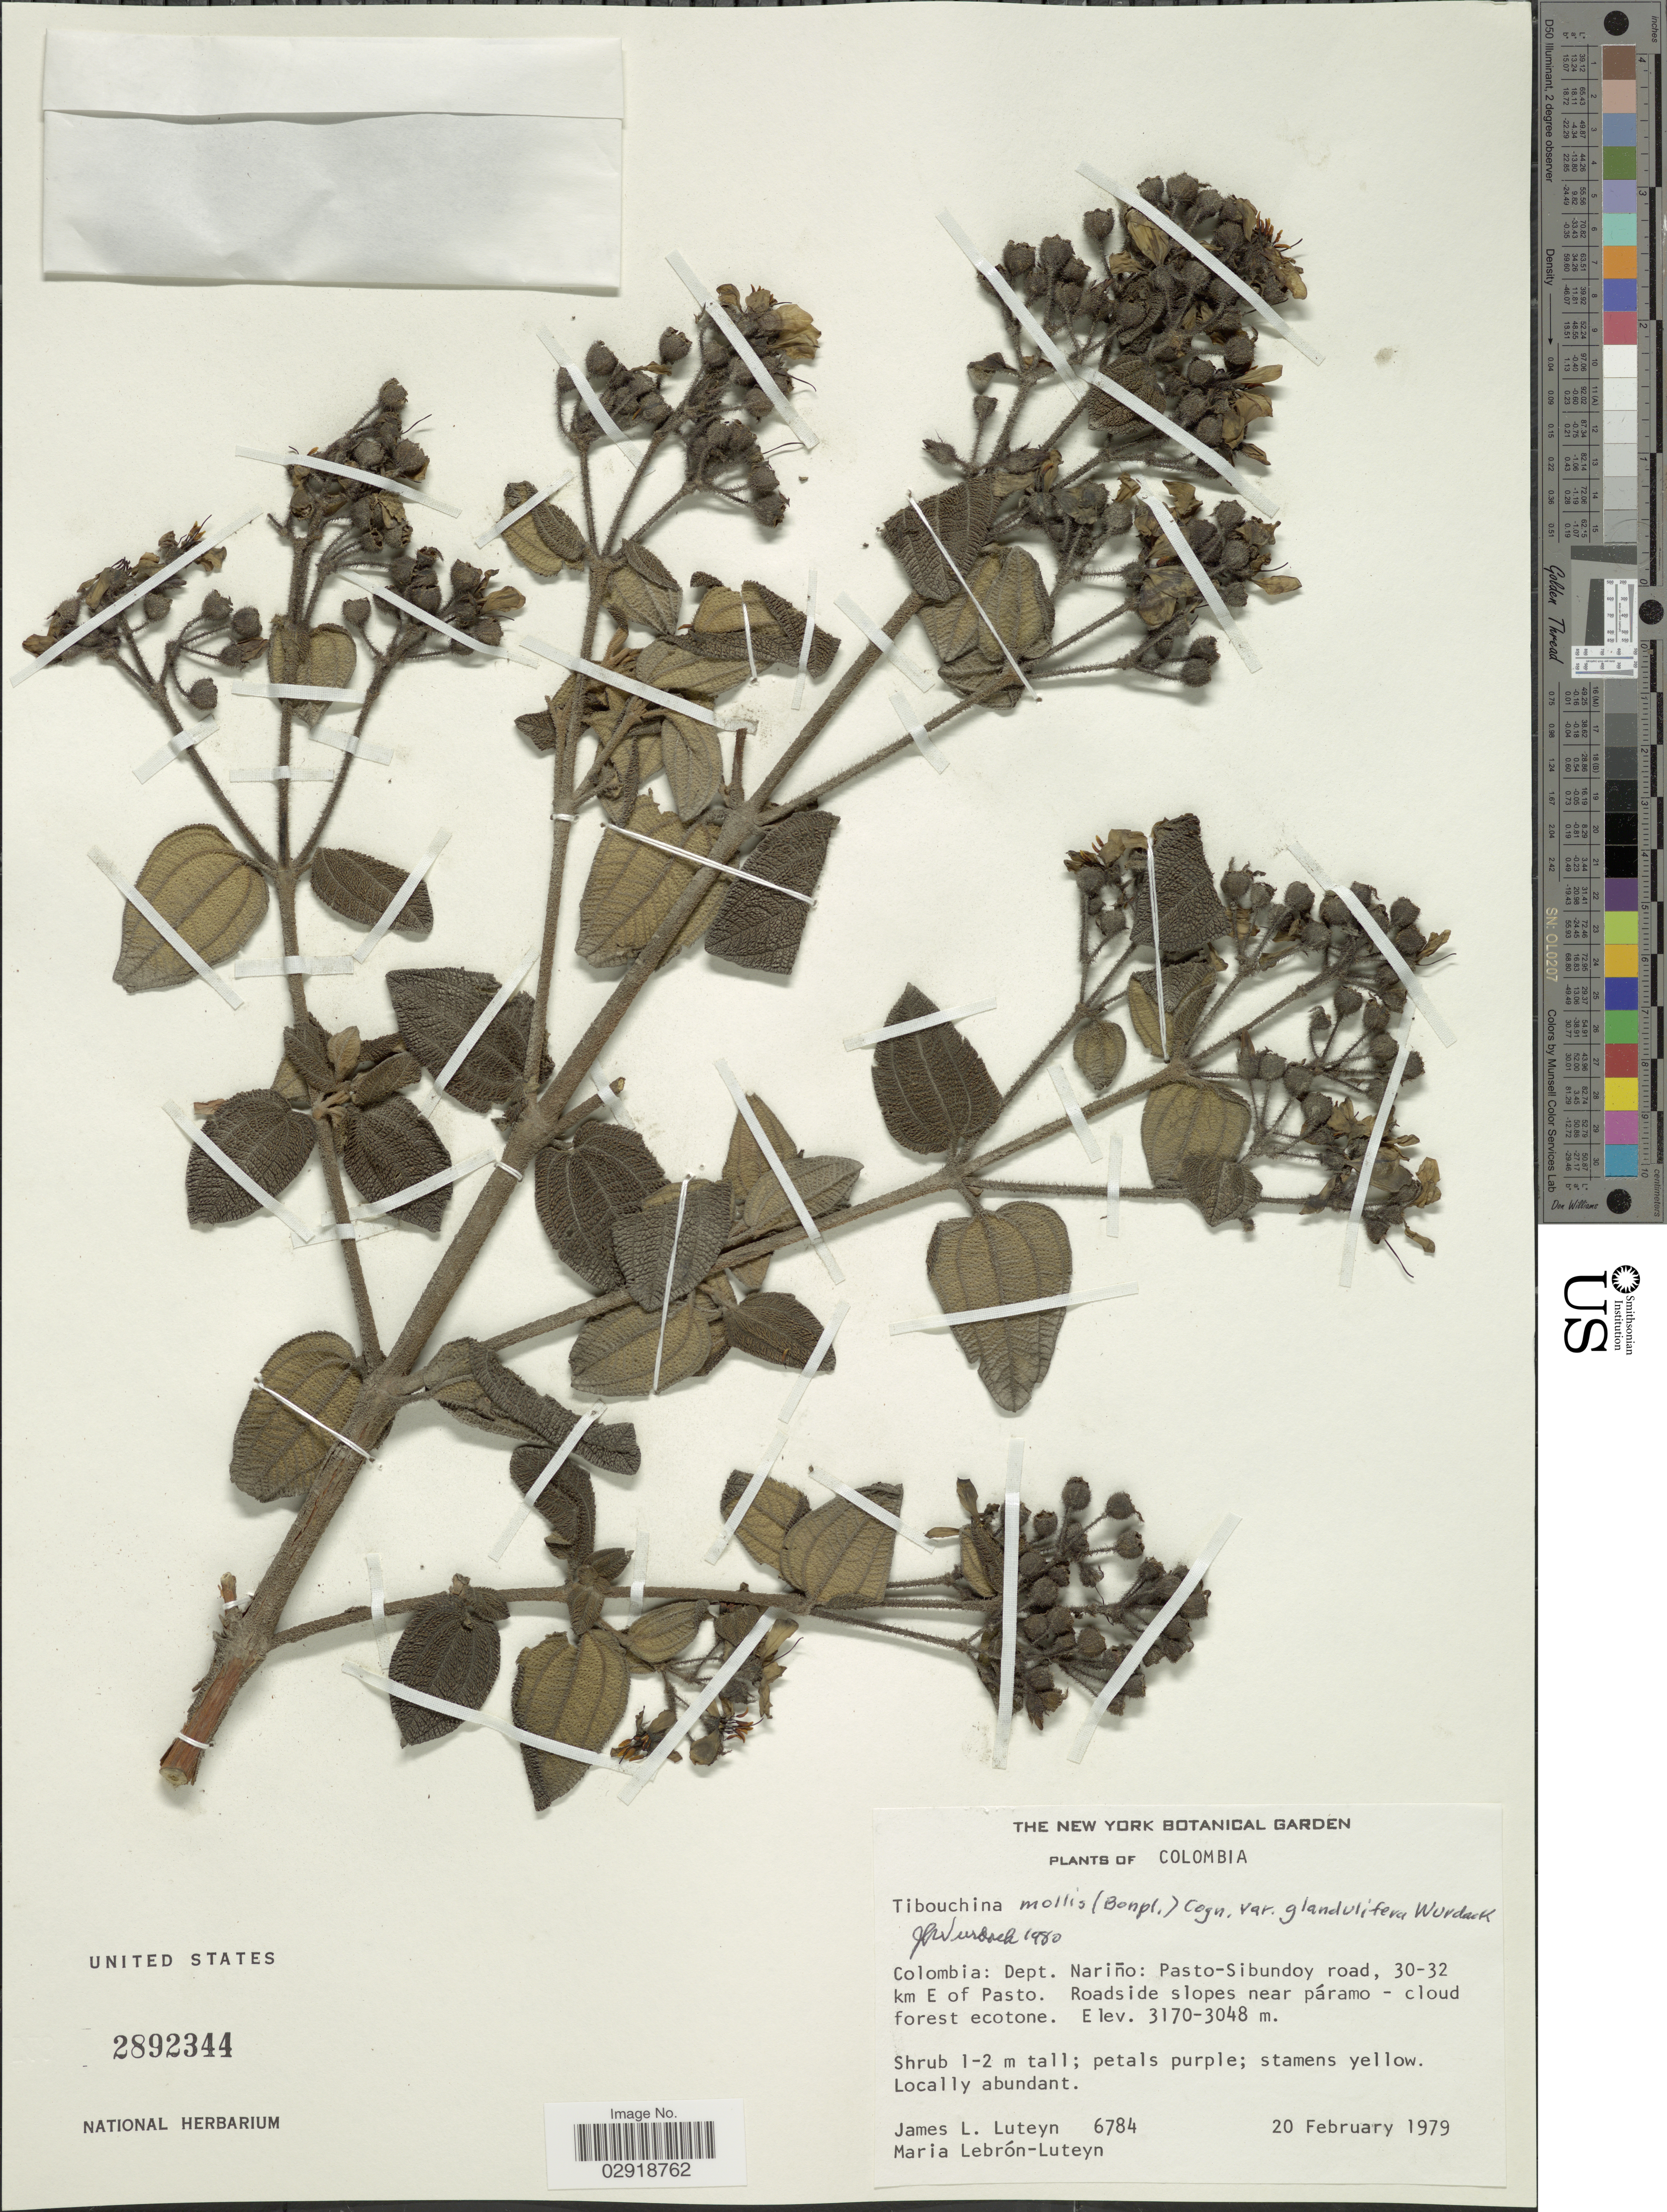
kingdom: Plantae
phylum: Tracheophyta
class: Magnoliopsida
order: Myrtales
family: Melastomataceae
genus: Chaetogastra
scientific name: Chaetogastra mollis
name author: (Bonpl.) DC.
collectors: J. Luteyn & M. L. Lebrón-Luteyn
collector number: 6784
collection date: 1979-02-20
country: Colombia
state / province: Nariño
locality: Dept. Nariño: Pasto-Sibundoy road, 30-32 km E of Pasto. Roadside slopes near páramo - cloud forest ecotone.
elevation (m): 3048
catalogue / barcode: US 2892344